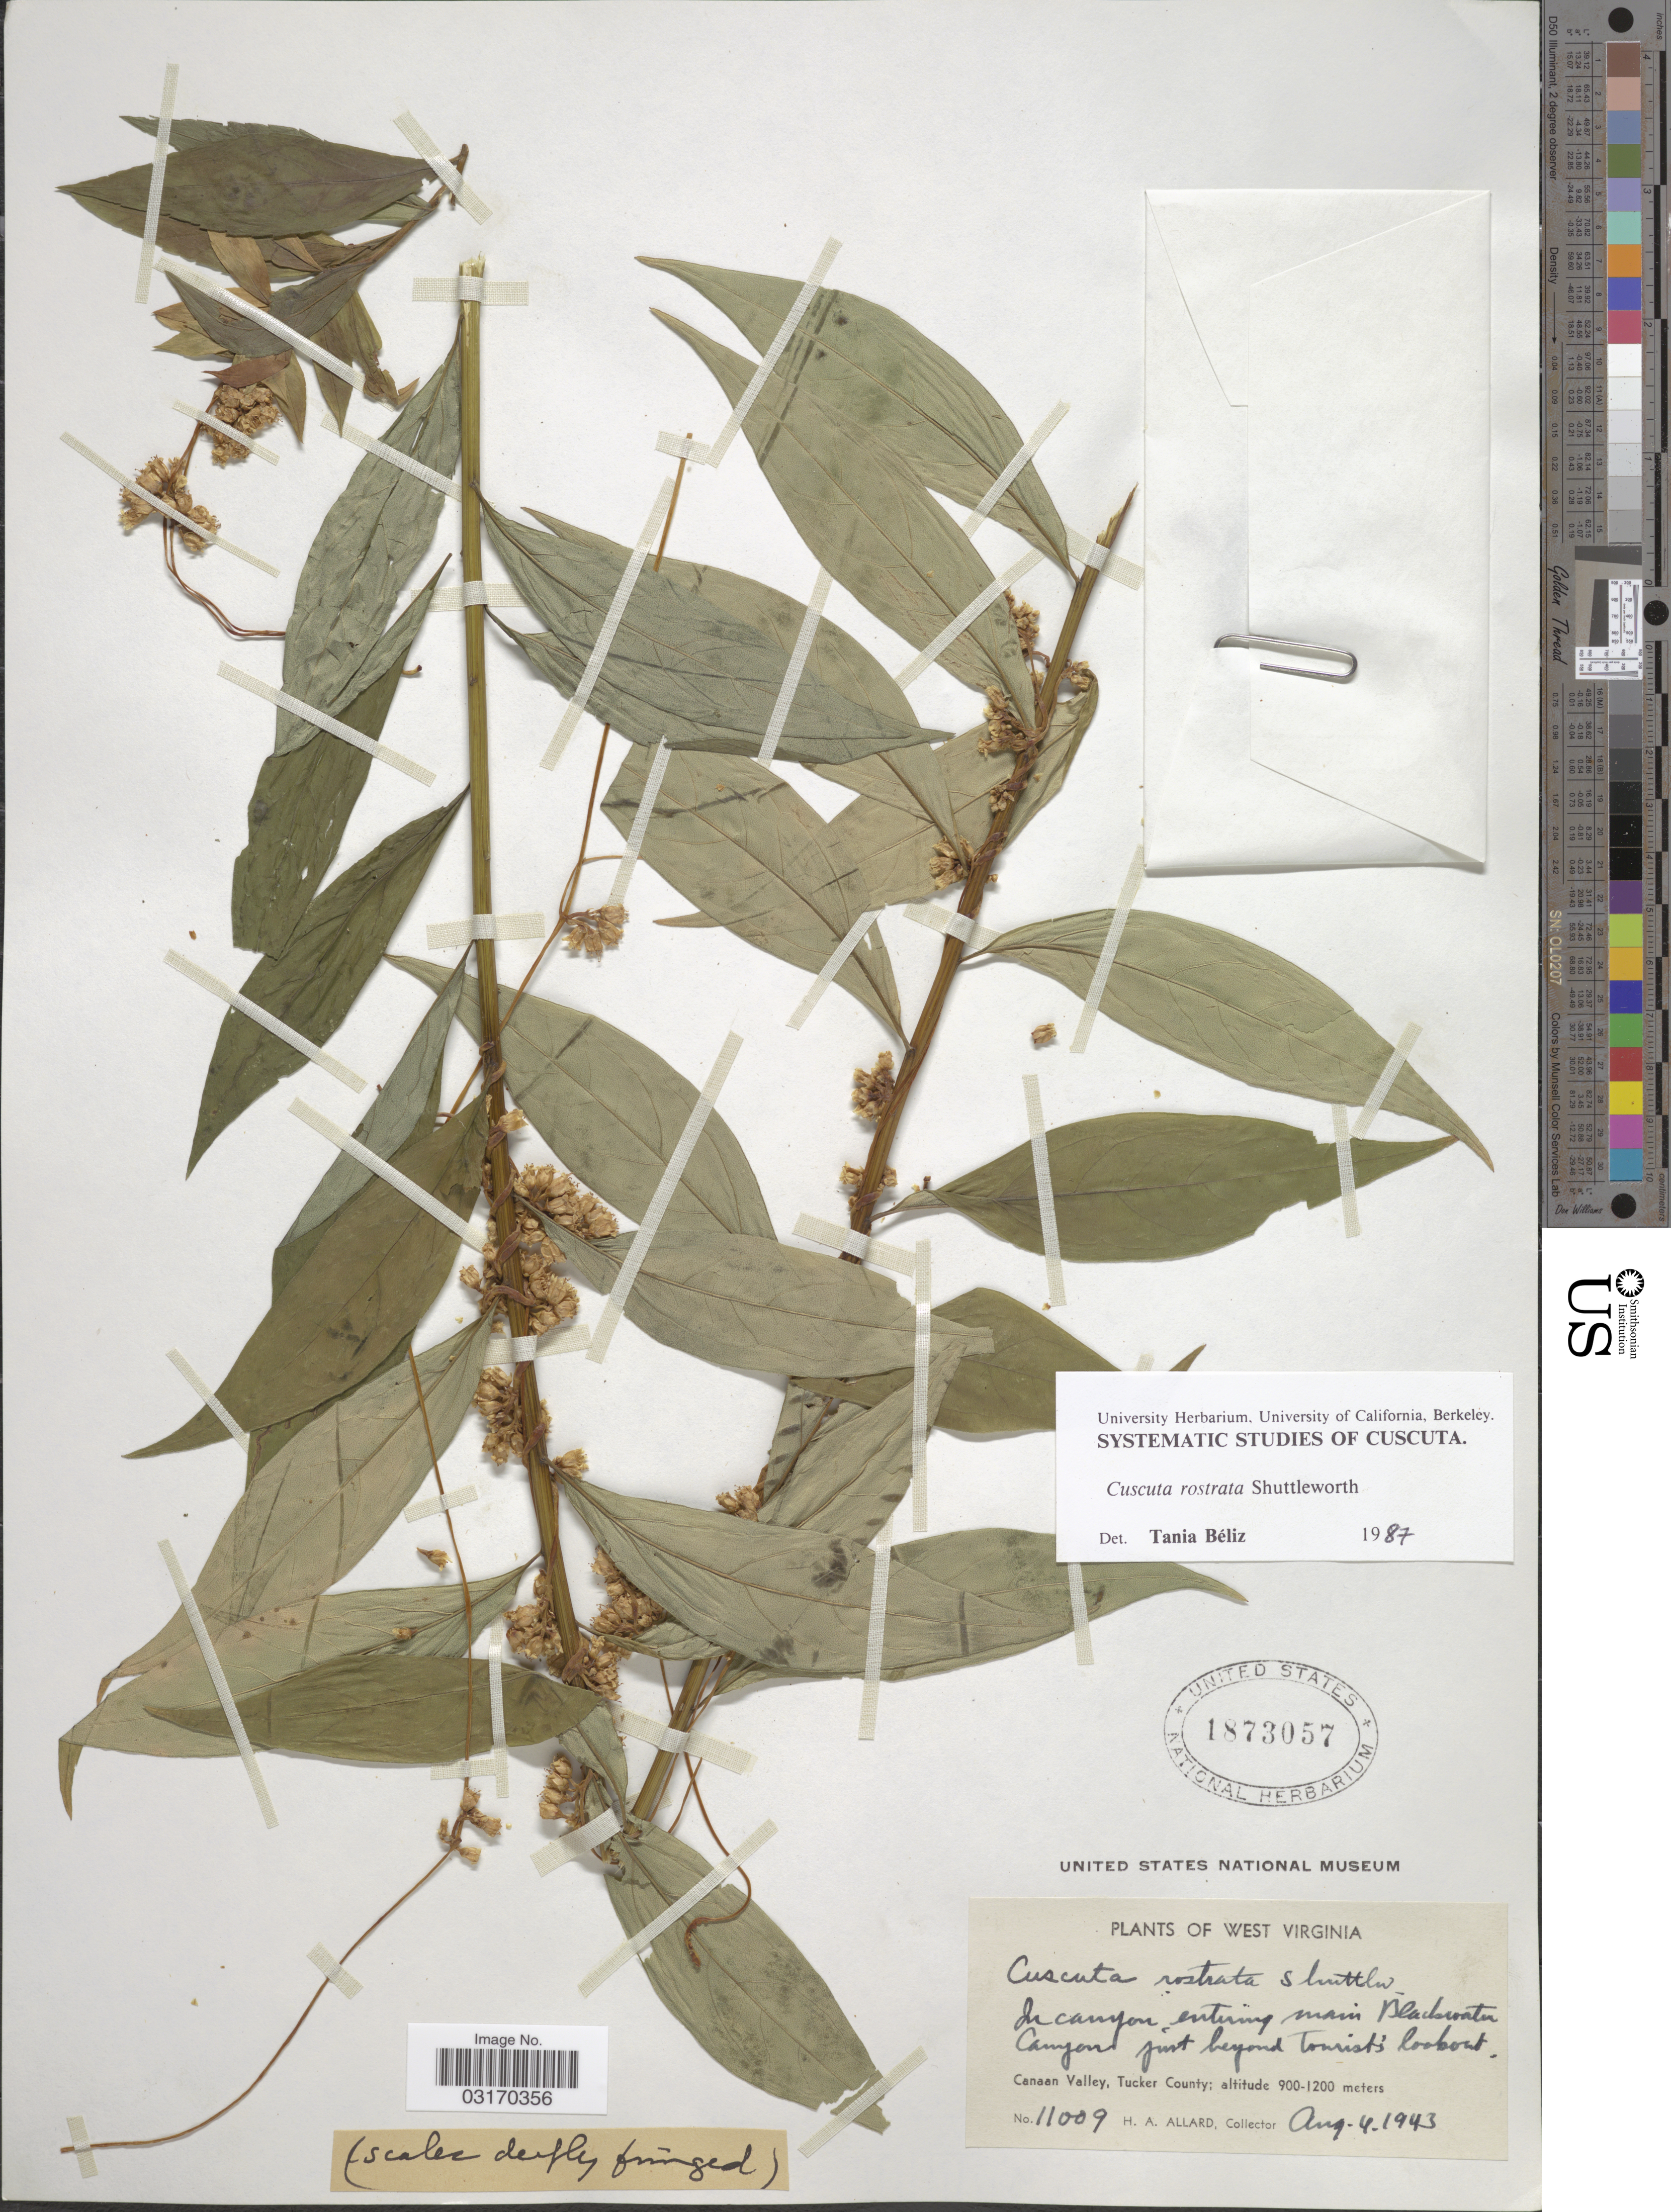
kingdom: Plantae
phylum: Tracheophyta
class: Magnoliopsida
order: Solanales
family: Convolvulaceae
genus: Cuscuta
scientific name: Cuscuta rostrata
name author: Shuttlew. ex Engelm. & A. Gray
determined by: Béliz, T.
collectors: H. A. Allard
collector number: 11009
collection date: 1943-08-04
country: United States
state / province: West Virginia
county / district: Tucker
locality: In canyon entering main Blackwater Canyon just beyond Tourist's lookout. Canaan Valley, Tucker County.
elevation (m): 900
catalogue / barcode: US 1873057